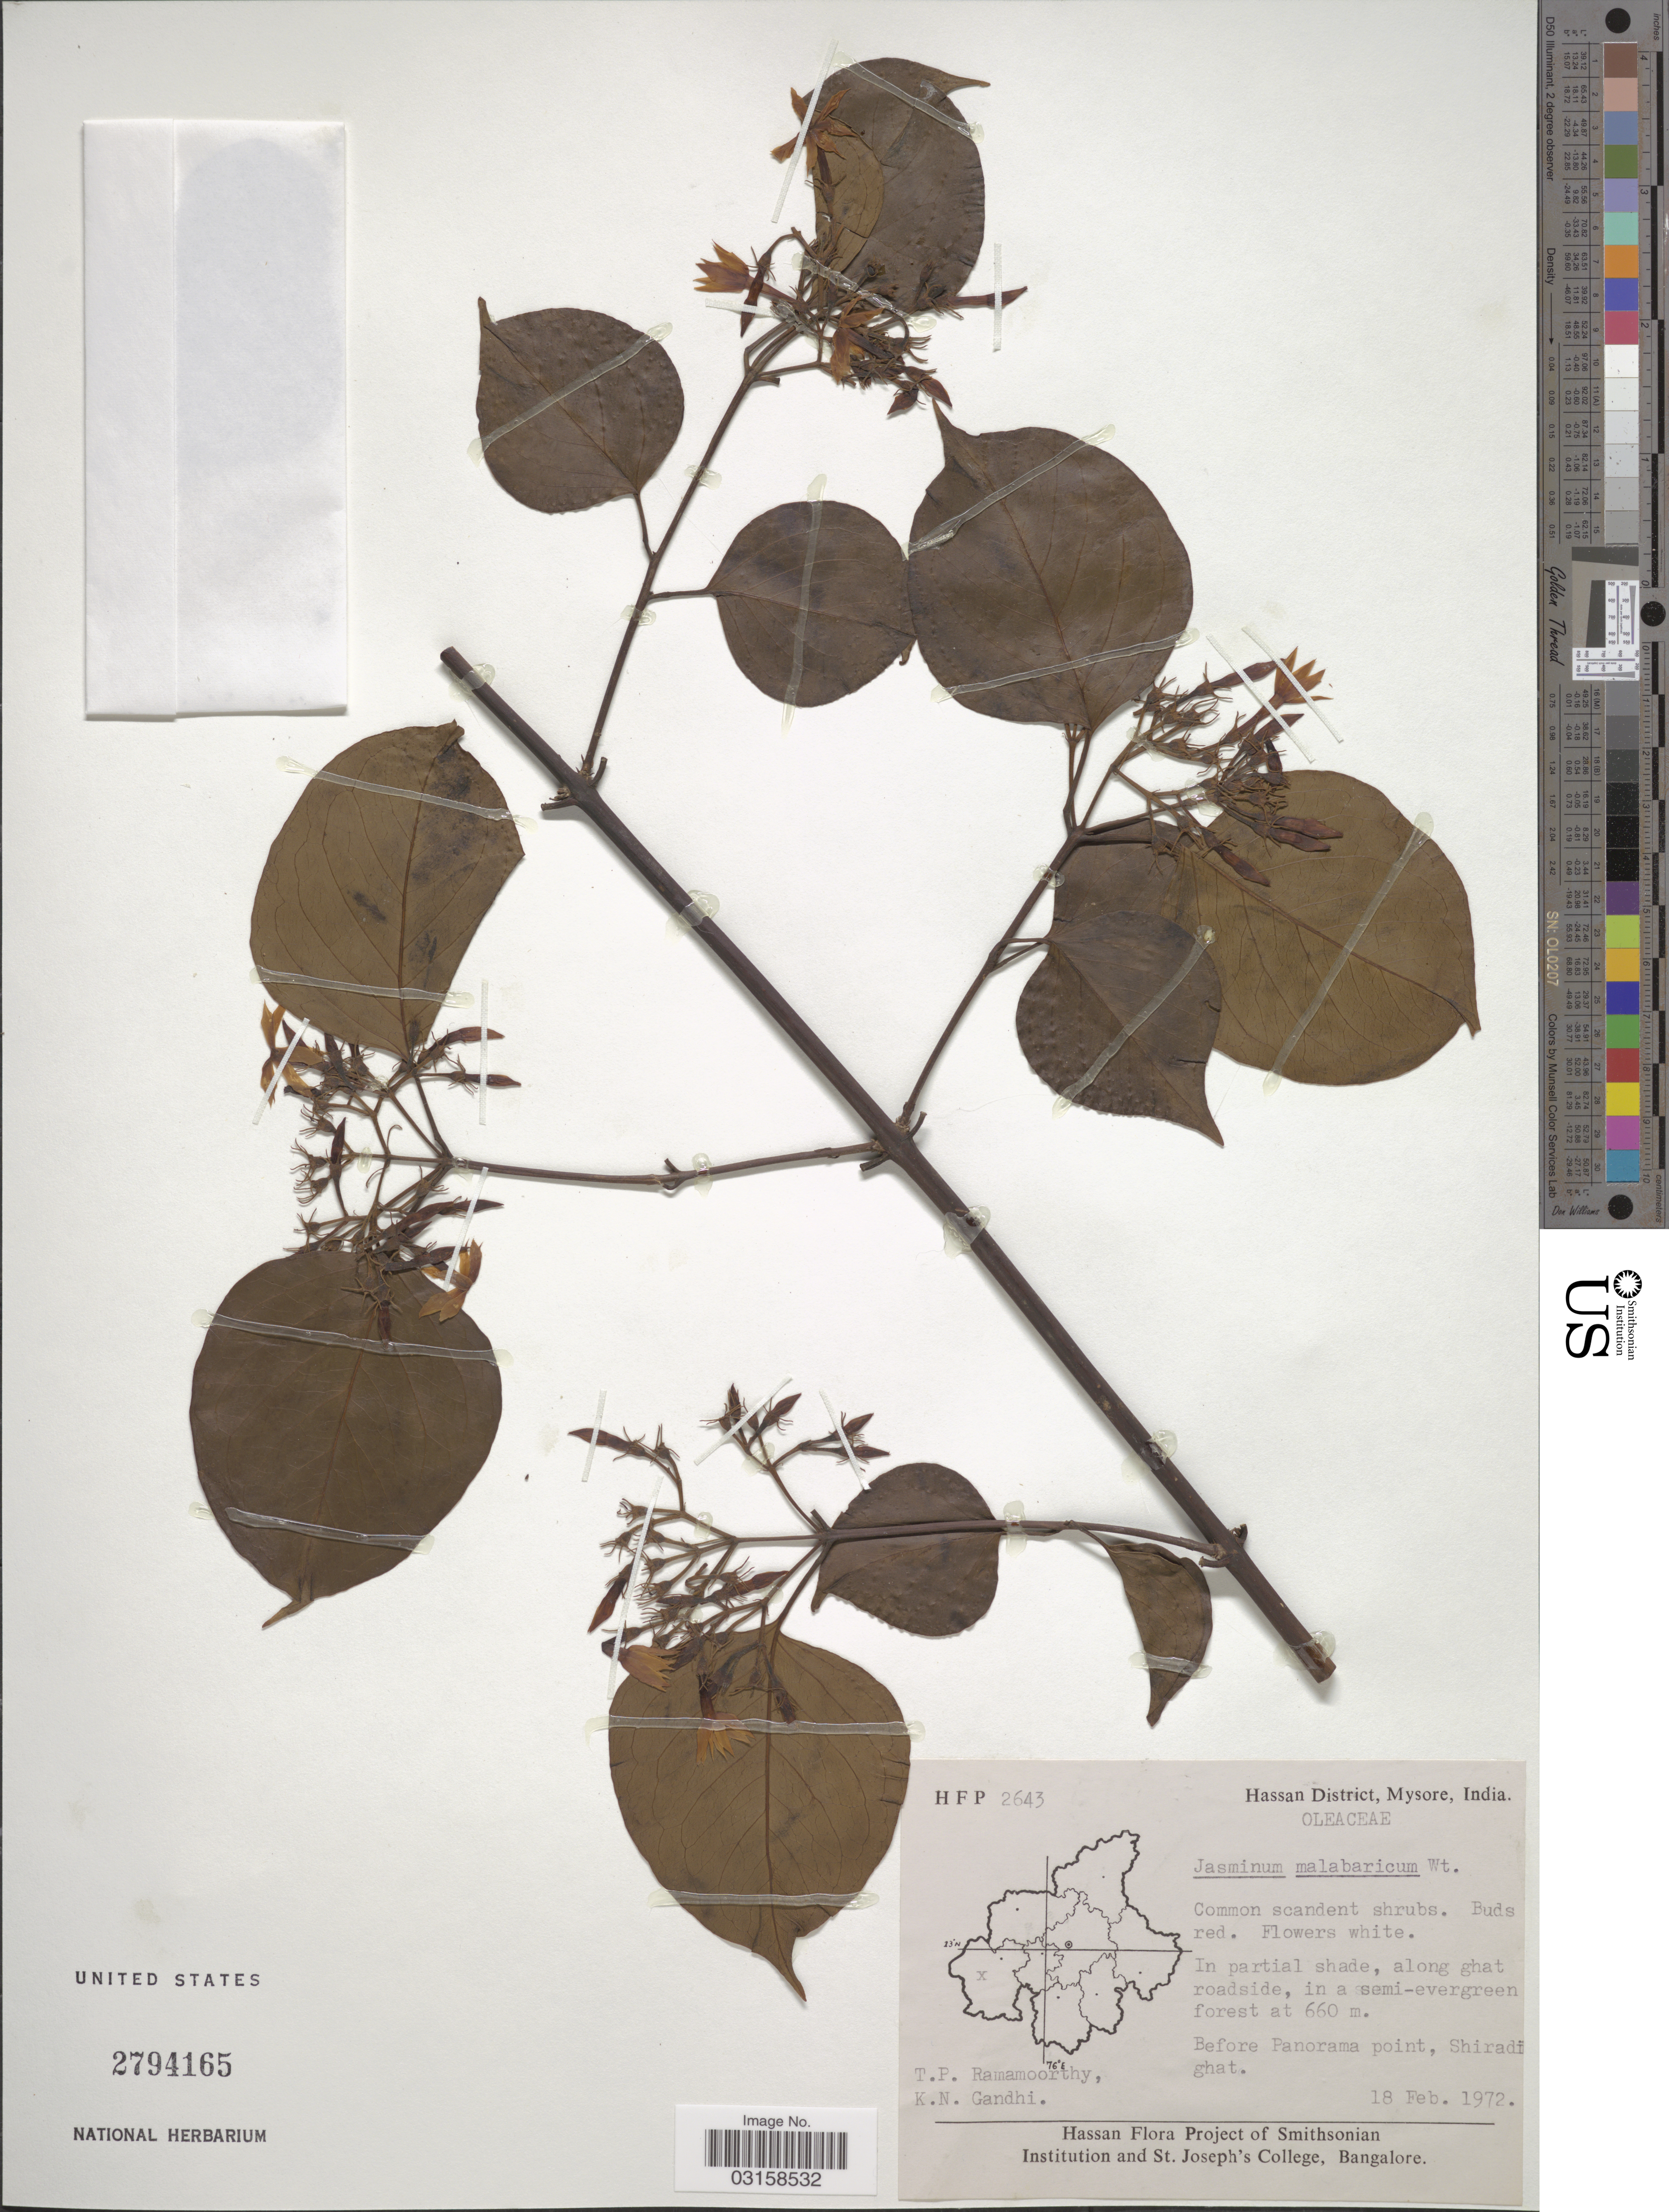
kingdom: Plantae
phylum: Tracheophyta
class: Magnoliopsida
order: Lamiales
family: Oleaceae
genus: Jasminum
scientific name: Jasminum malabaricum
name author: Wight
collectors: T. P. Ramamoorthy & K. N. Gandhi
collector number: HFP 2643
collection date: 1972-02-18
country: India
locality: Hassan District, Mysore. Before Panorama point, Shiradi ghat.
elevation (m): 660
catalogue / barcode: US 2794165